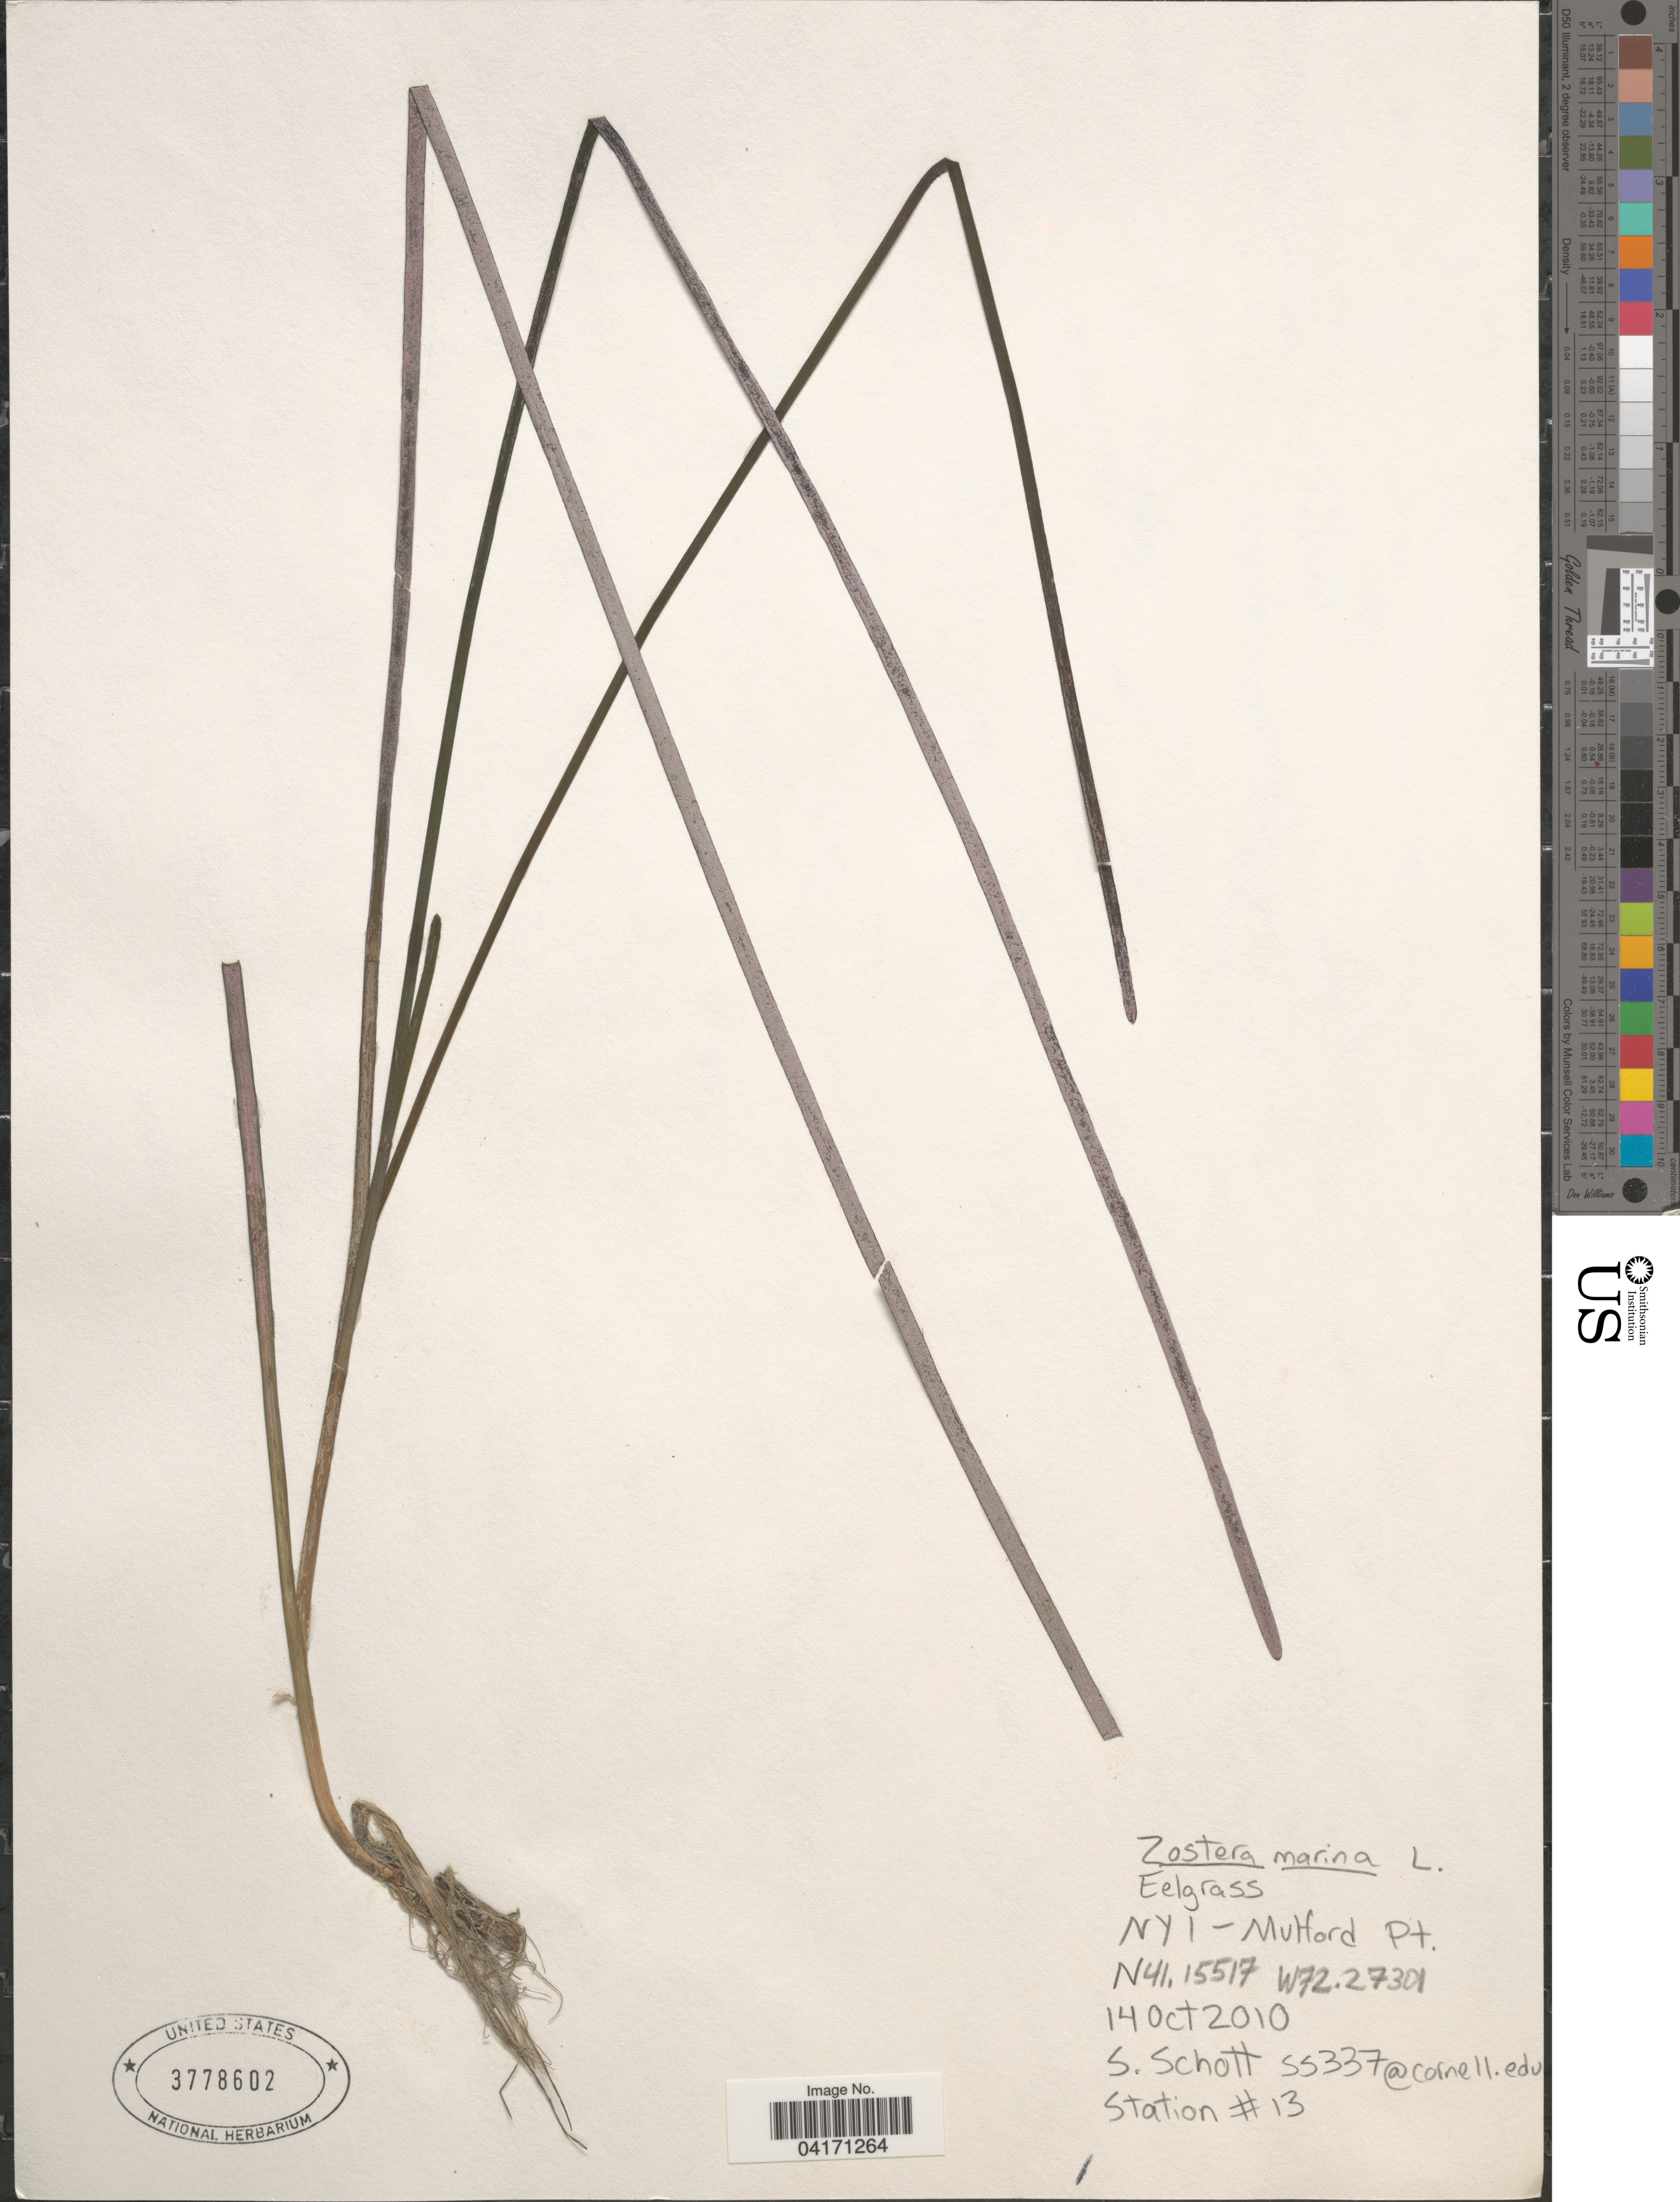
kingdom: Plantae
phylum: Tracheophyta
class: Liliopsida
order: Alismatales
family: Zosteraceae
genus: Zostera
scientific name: Zostera marina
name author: L.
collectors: S. Schott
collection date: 2010-10-14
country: United States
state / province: New York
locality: NY 1 - Mulford Pt. Station #13.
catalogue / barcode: US 3778602